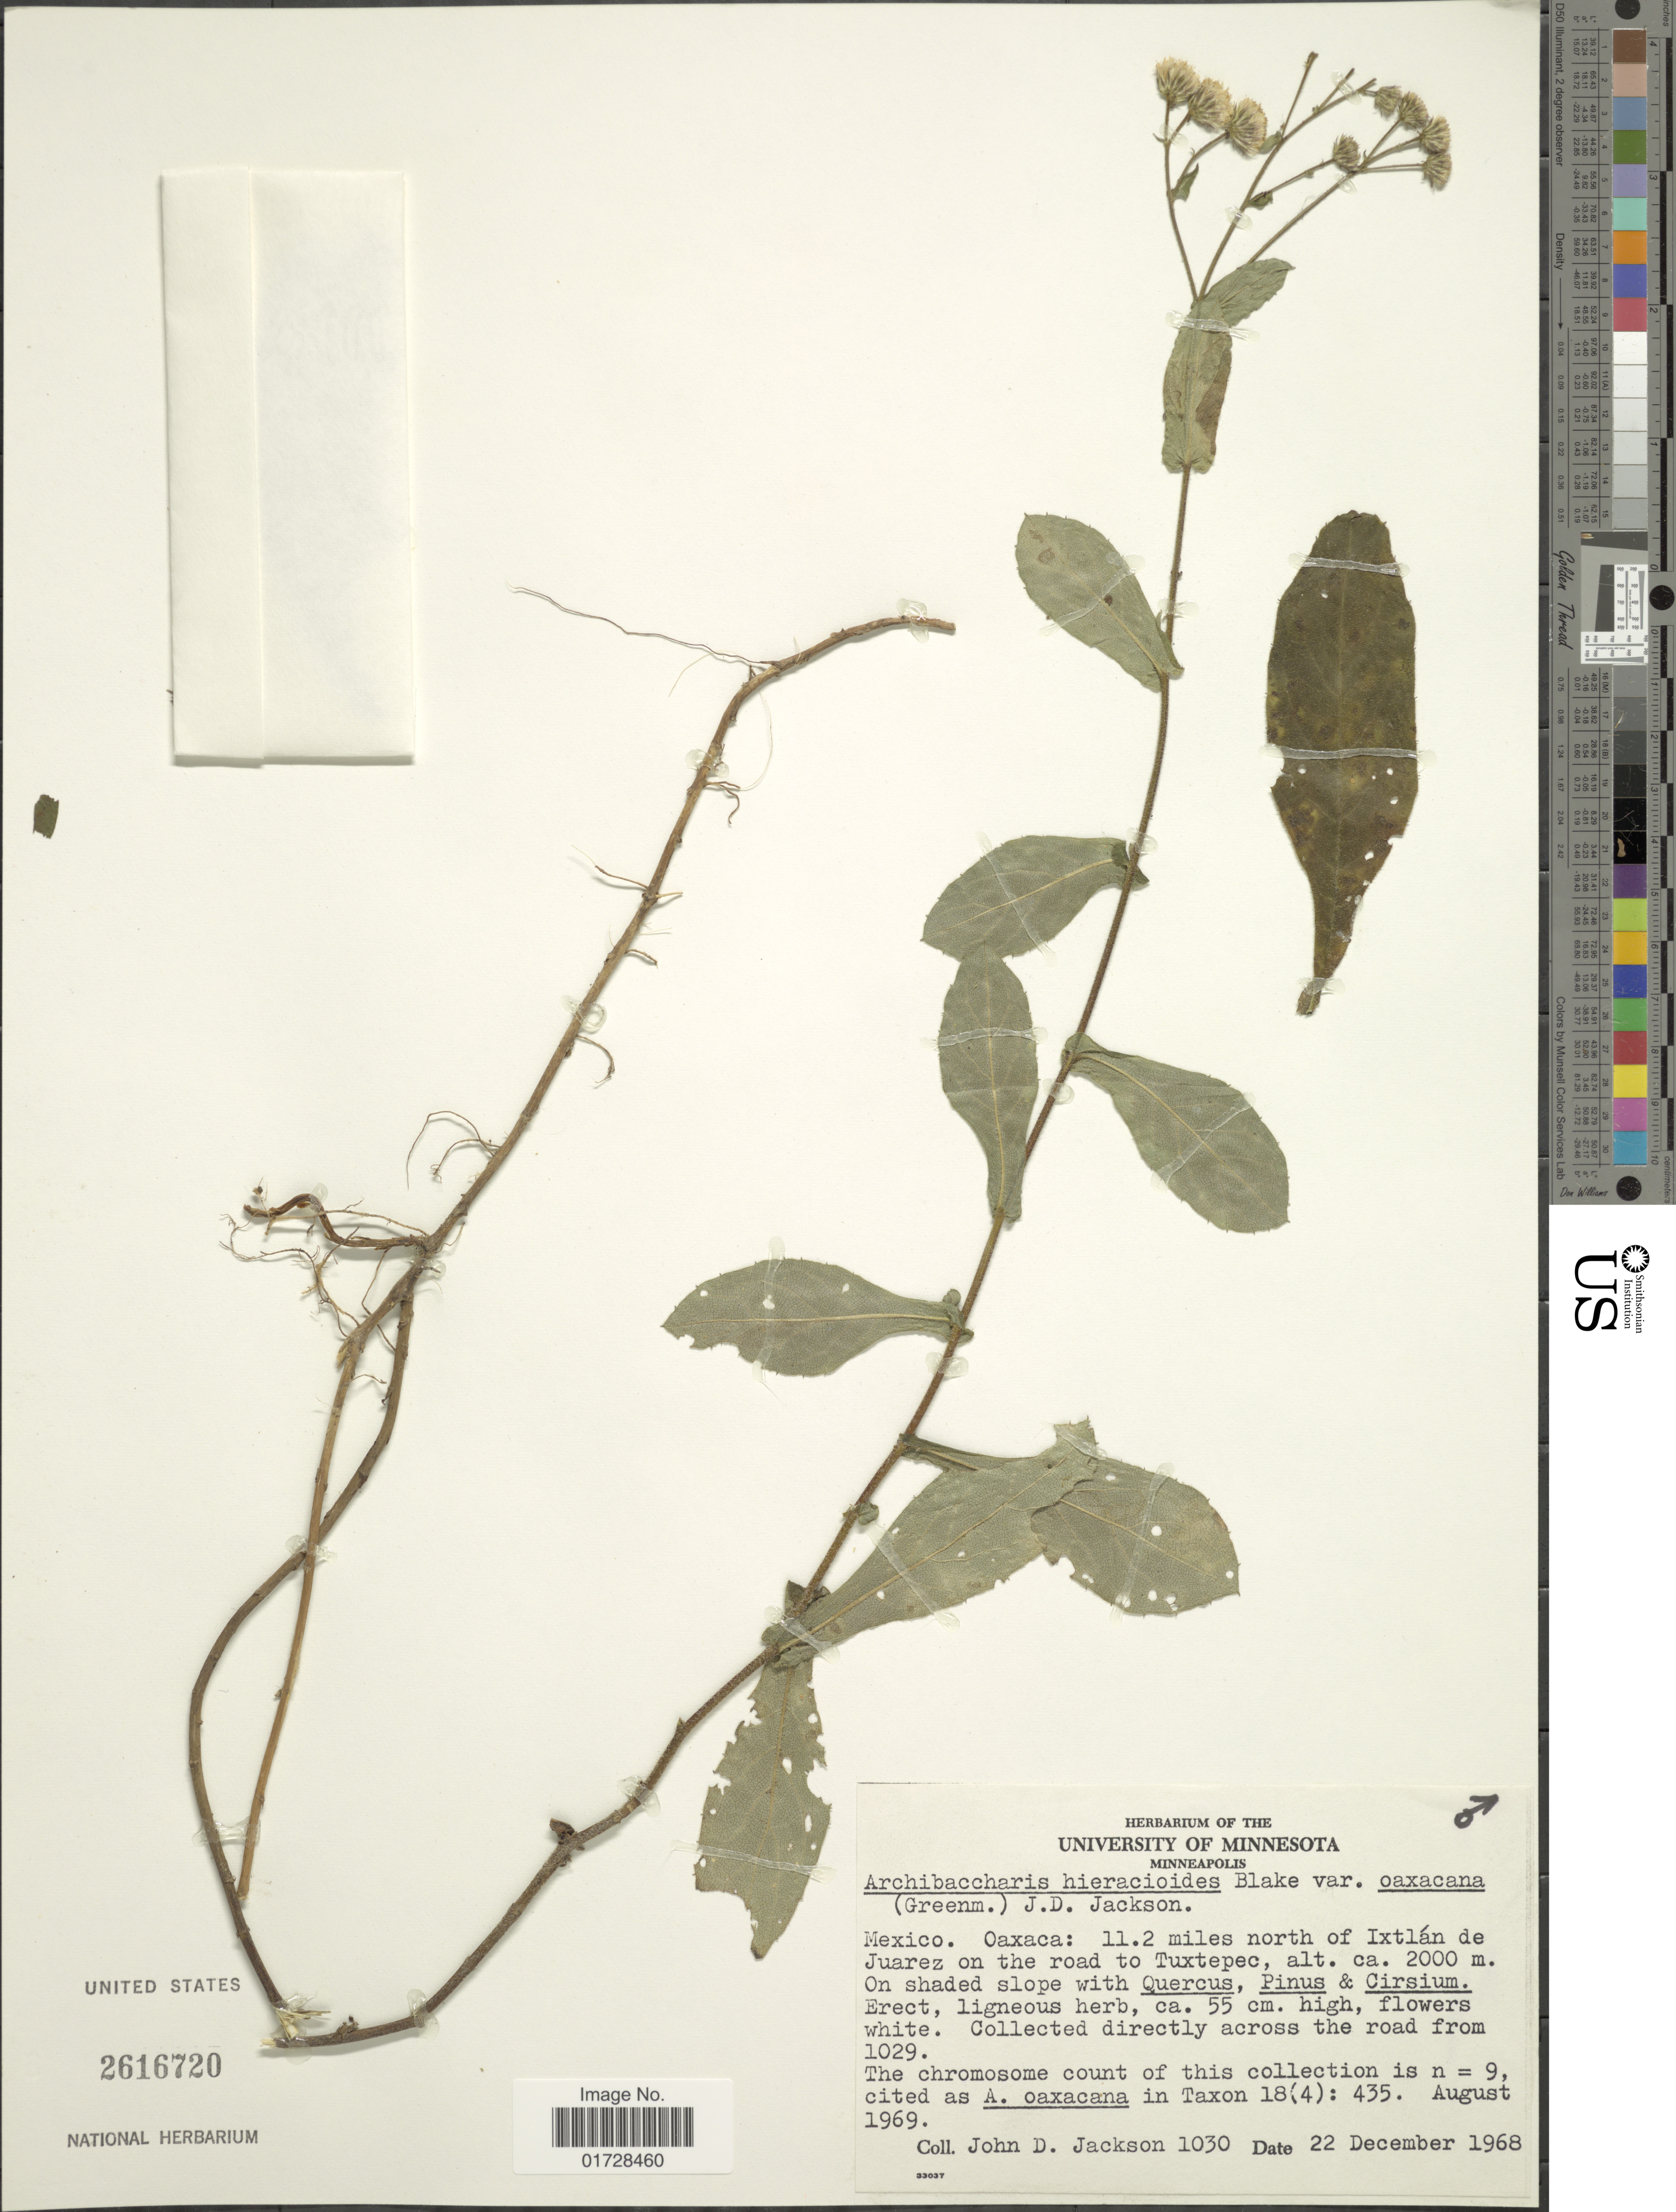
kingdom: Plantae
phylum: Tracheophyta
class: Magnoliopsida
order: Asterales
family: Asteraceae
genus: Archibaccharis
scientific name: Archibaccharis hieracioides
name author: (S.F. Blake) S.F. Blake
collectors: J. Jackson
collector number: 1030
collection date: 1968-12-22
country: Mexico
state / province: Oaxaca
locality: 11.2 miles north of Ixtlan de Juarez on the road to Tuxtepec, directly across the road from 1029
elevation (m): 2000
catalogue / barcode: US 2616720